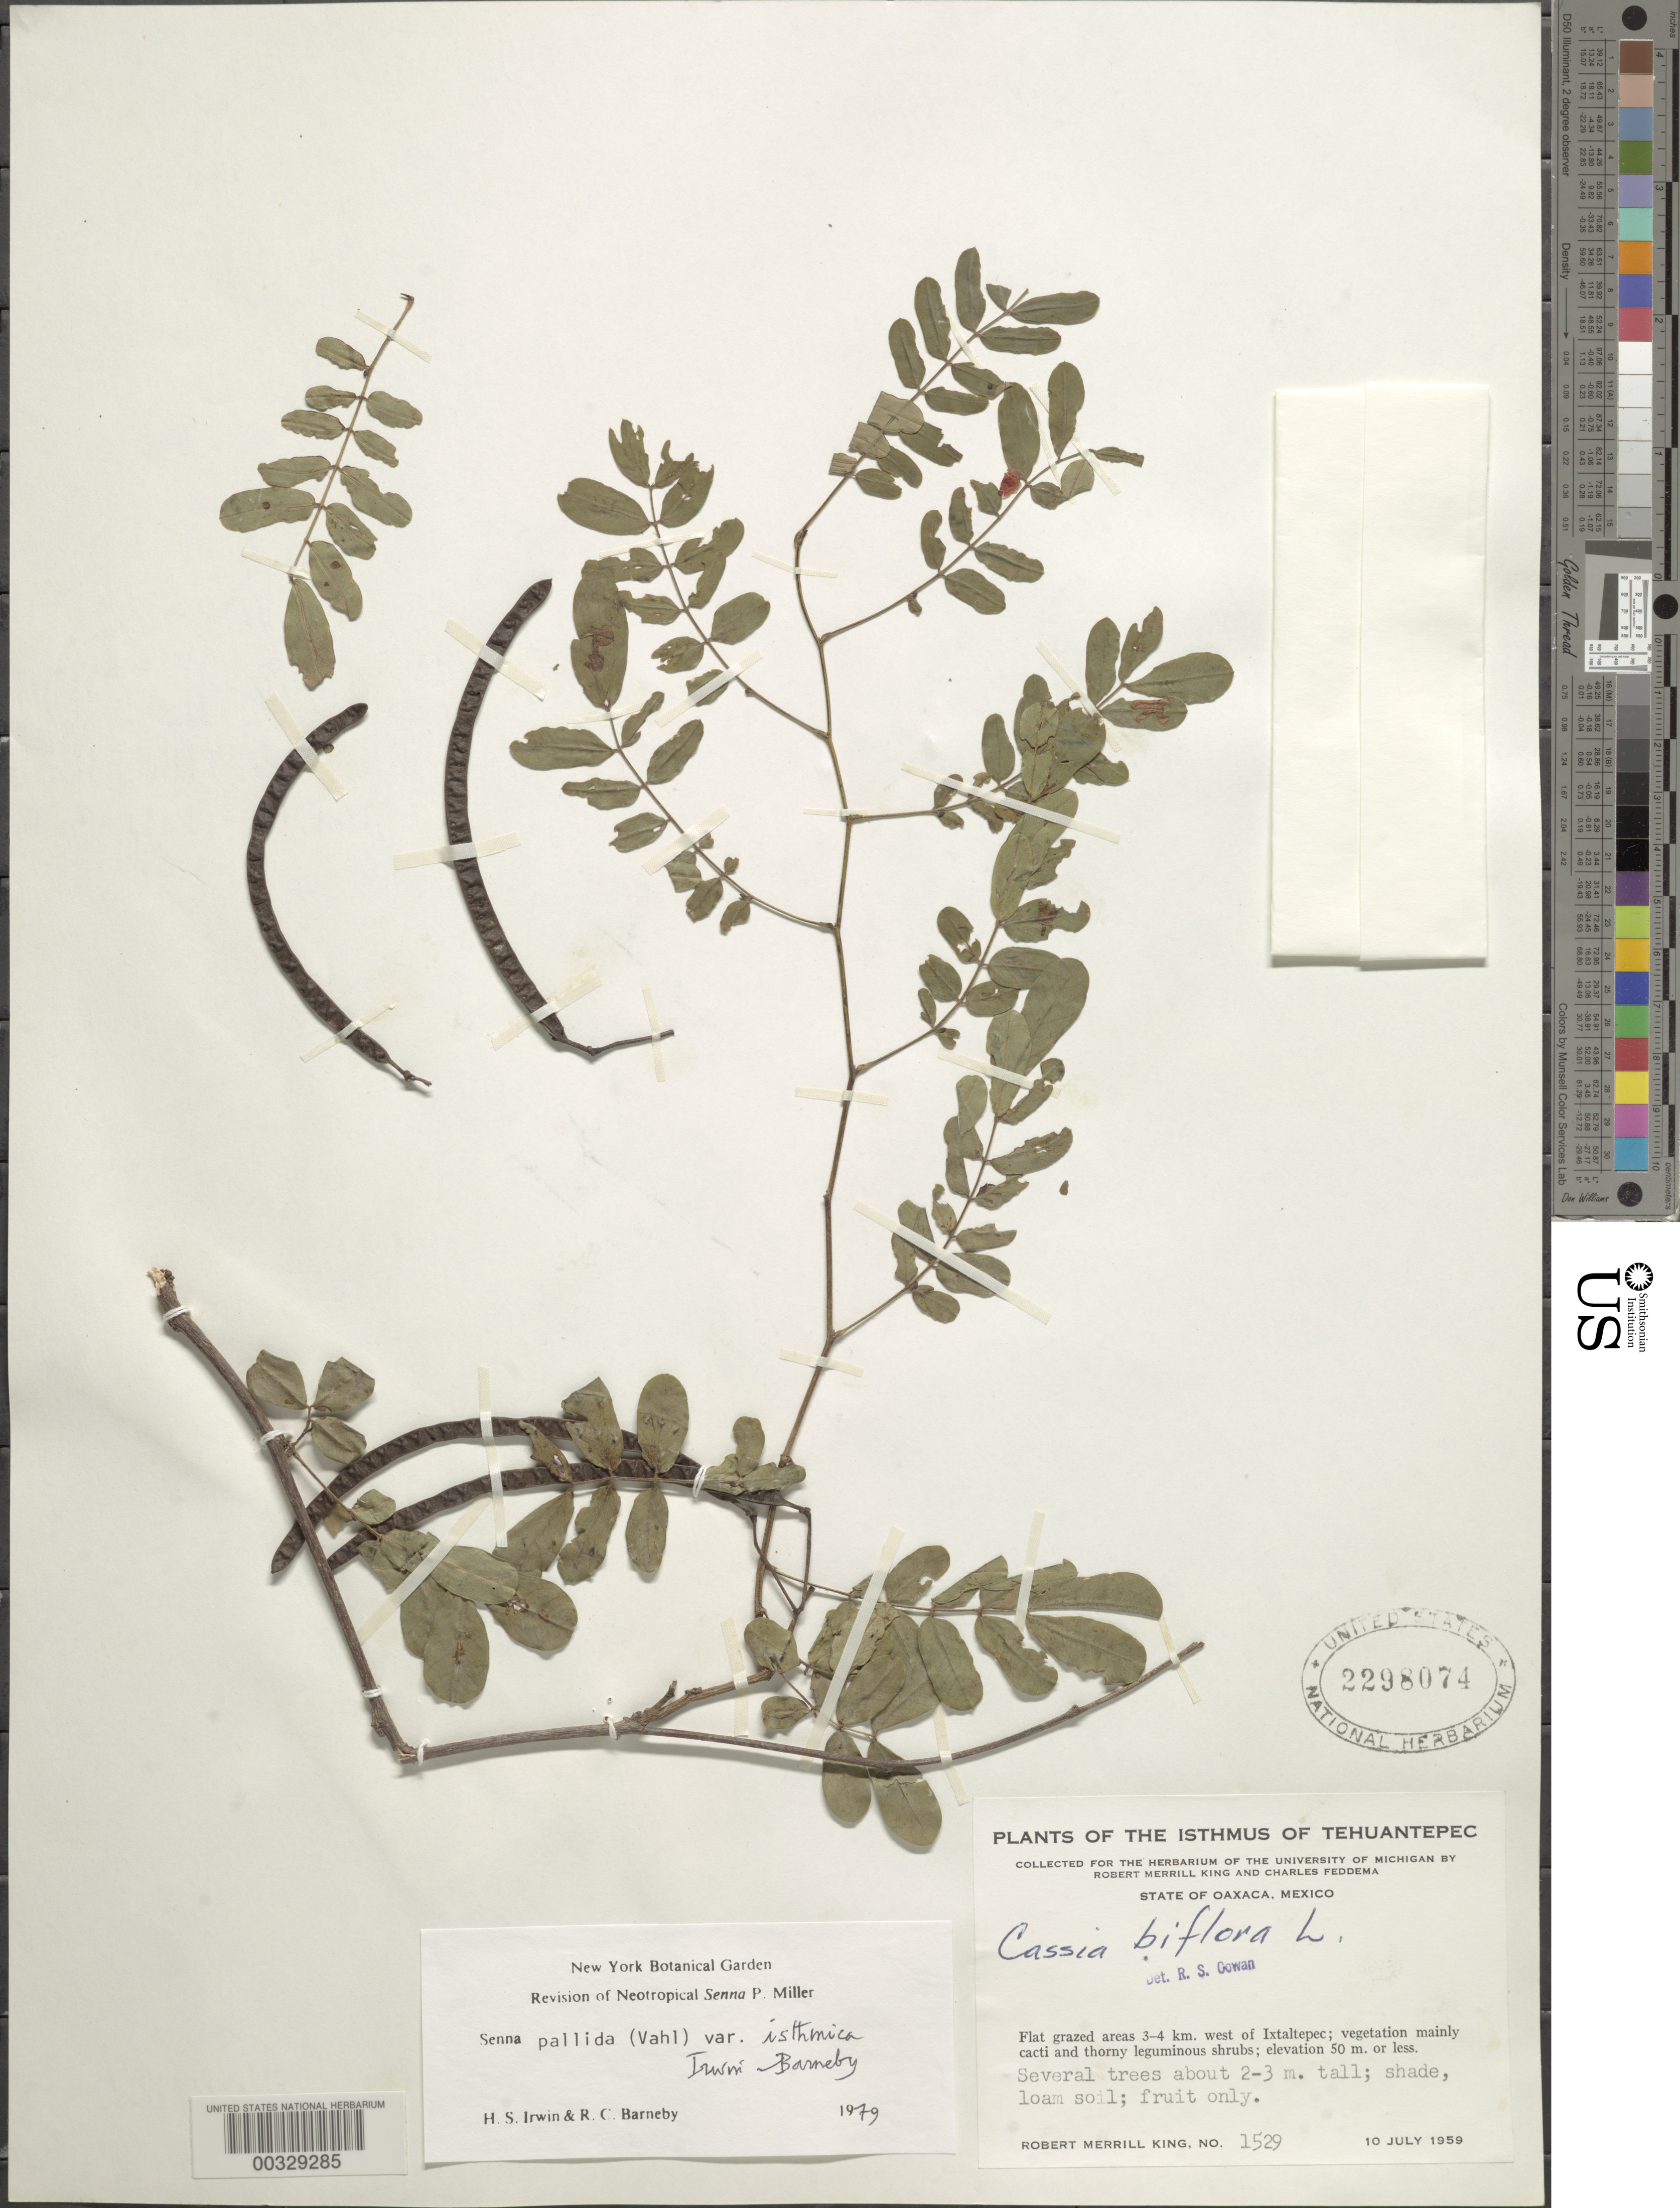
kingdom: Plantae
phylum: Tracheophyta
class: Magnoliopsida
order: Fabales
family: Fabaceae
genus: Senna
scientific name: Senna pallida var. isthmica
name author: H.S. Irwin & Barneby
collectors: R. M. King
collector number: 1529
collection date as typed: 10 Jul 1959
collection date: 1959-07-10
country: Mexico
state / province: Oaxaca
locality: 3-4 km W of Ixtaltepec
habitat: Shade; loam soil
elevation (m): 50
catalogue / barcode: US 2298074